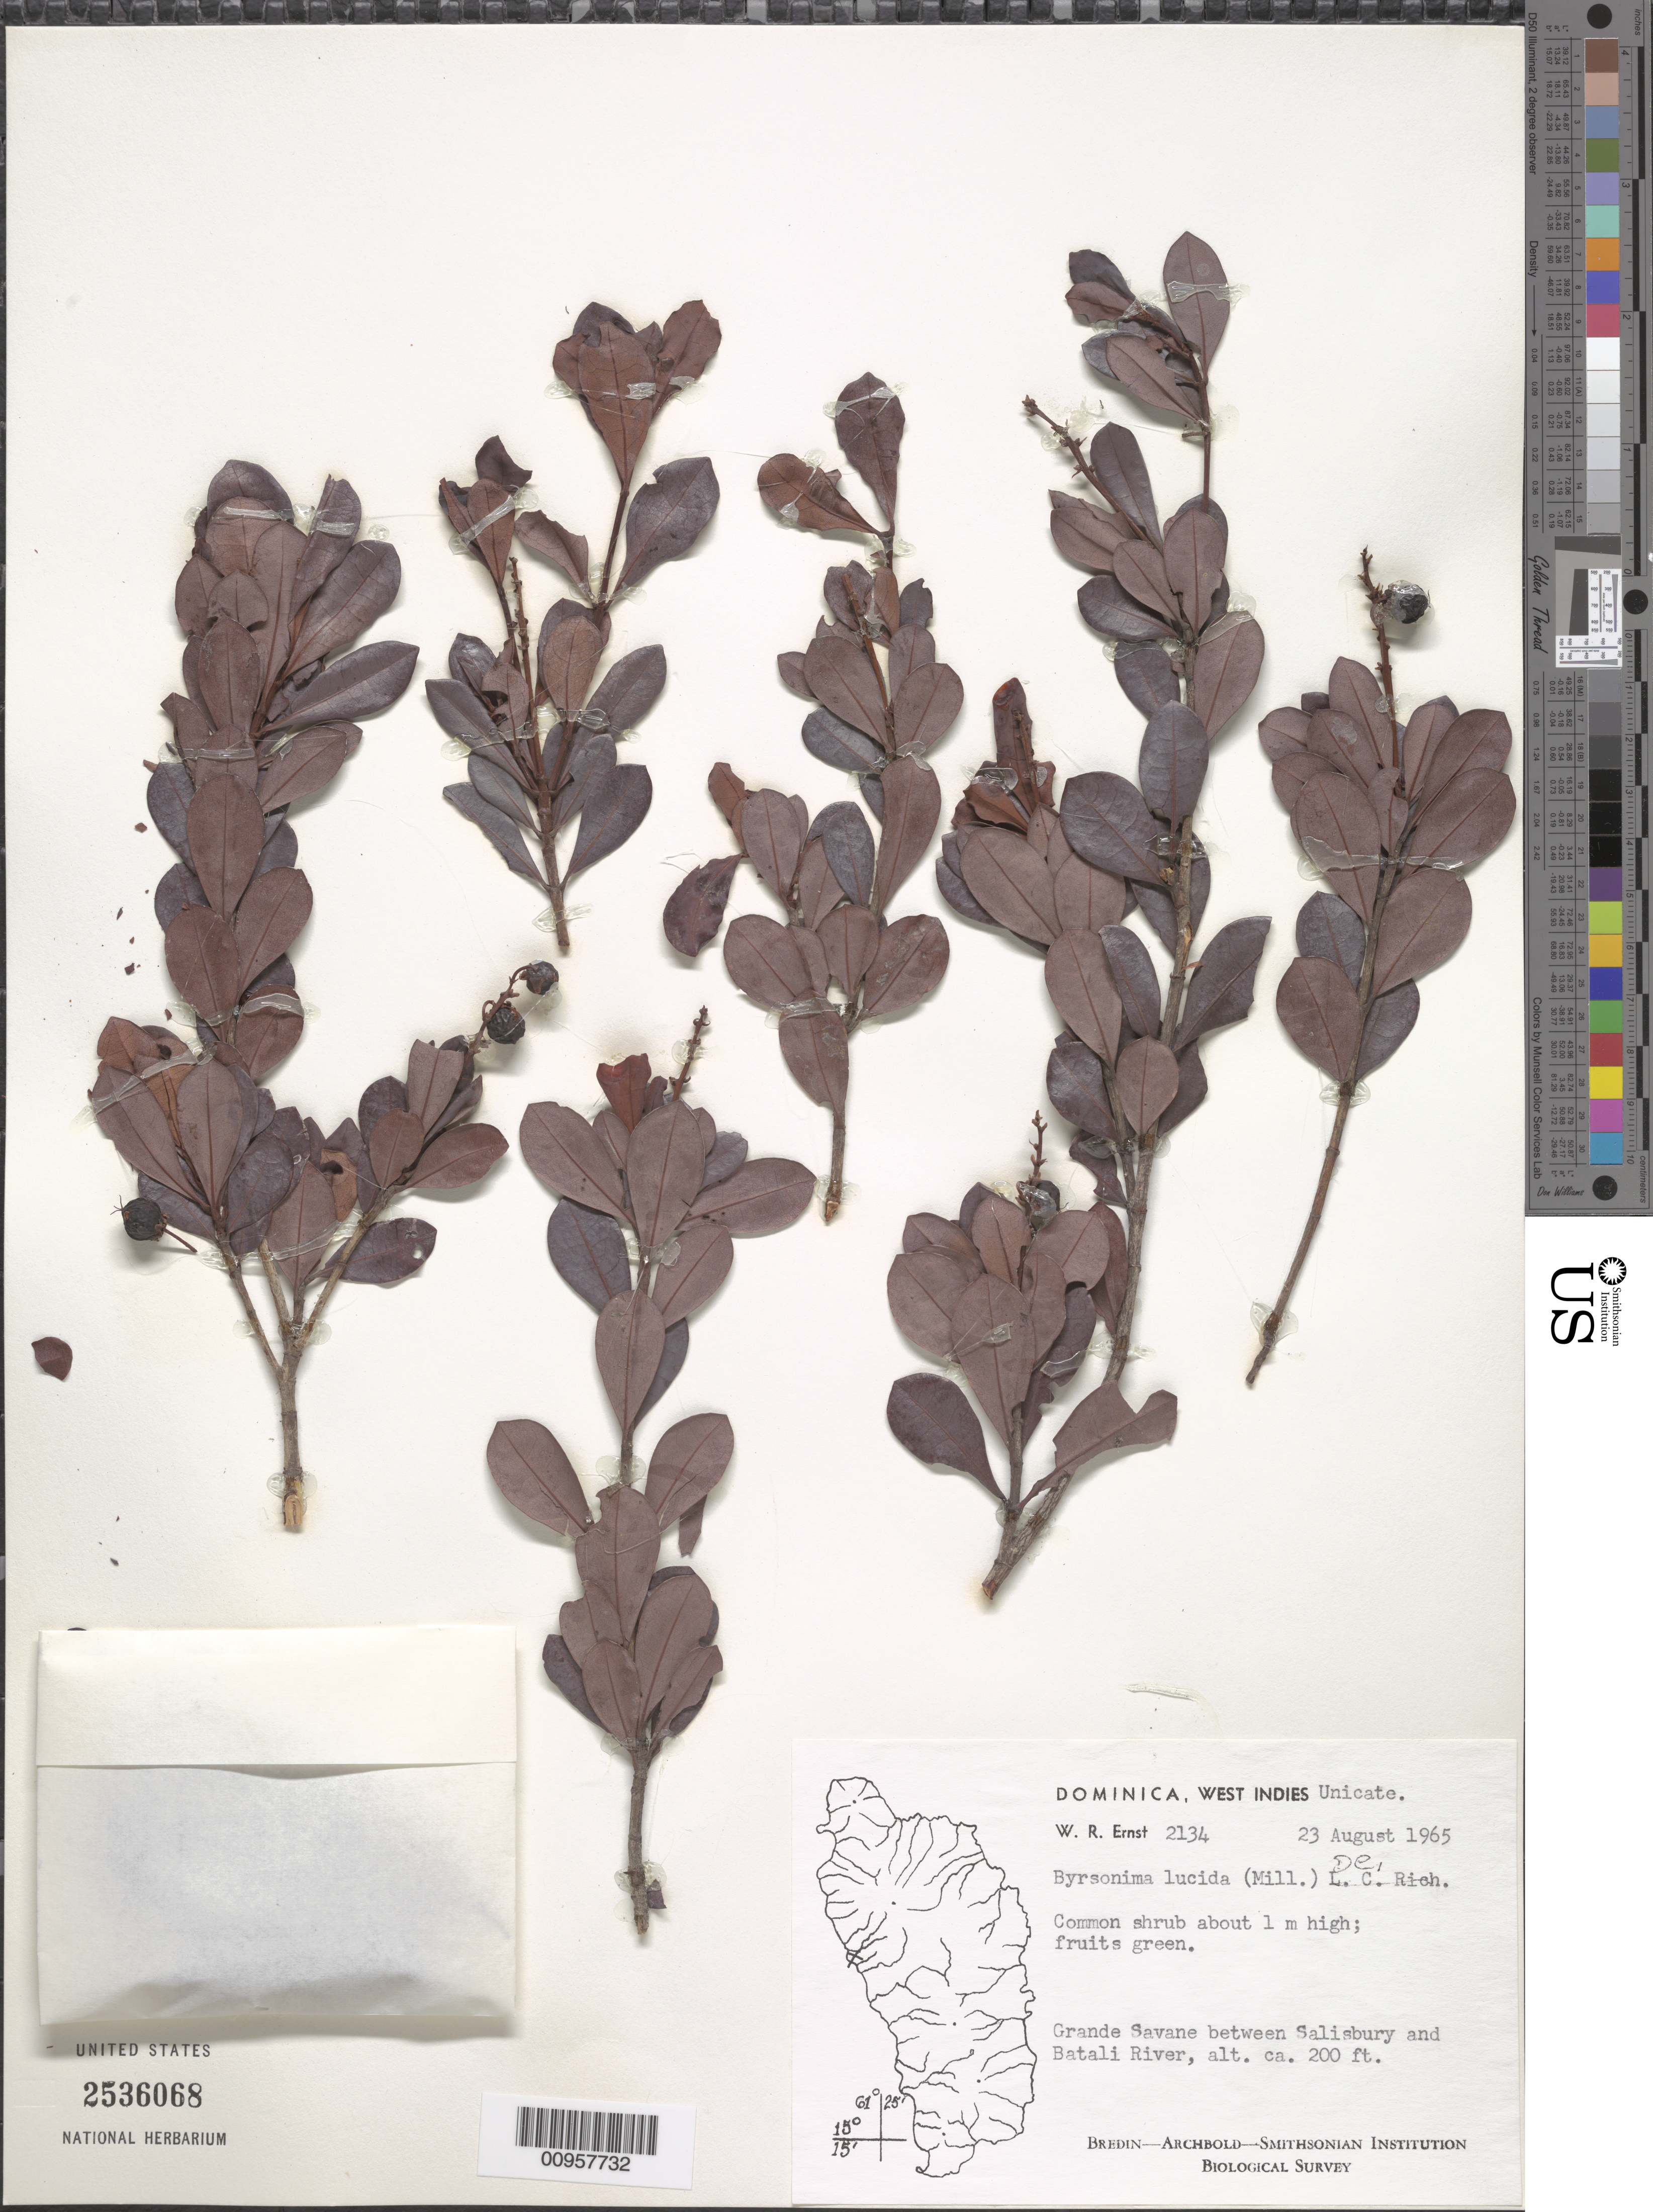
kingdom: Plantae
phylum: Tracheophyta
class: Magnoliopsida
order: Malpighiales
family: Malpighiaceae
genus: Byrsonima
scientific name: Byrsonima lucida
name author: (Mill.) DC.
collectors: W. R. Ernst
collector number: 2134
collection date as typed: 23 Aug 1965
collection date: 1965-08-23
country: Dominica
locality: Grande Savane between Salisbury and Batali River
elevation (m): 61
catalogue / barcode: US 2536068